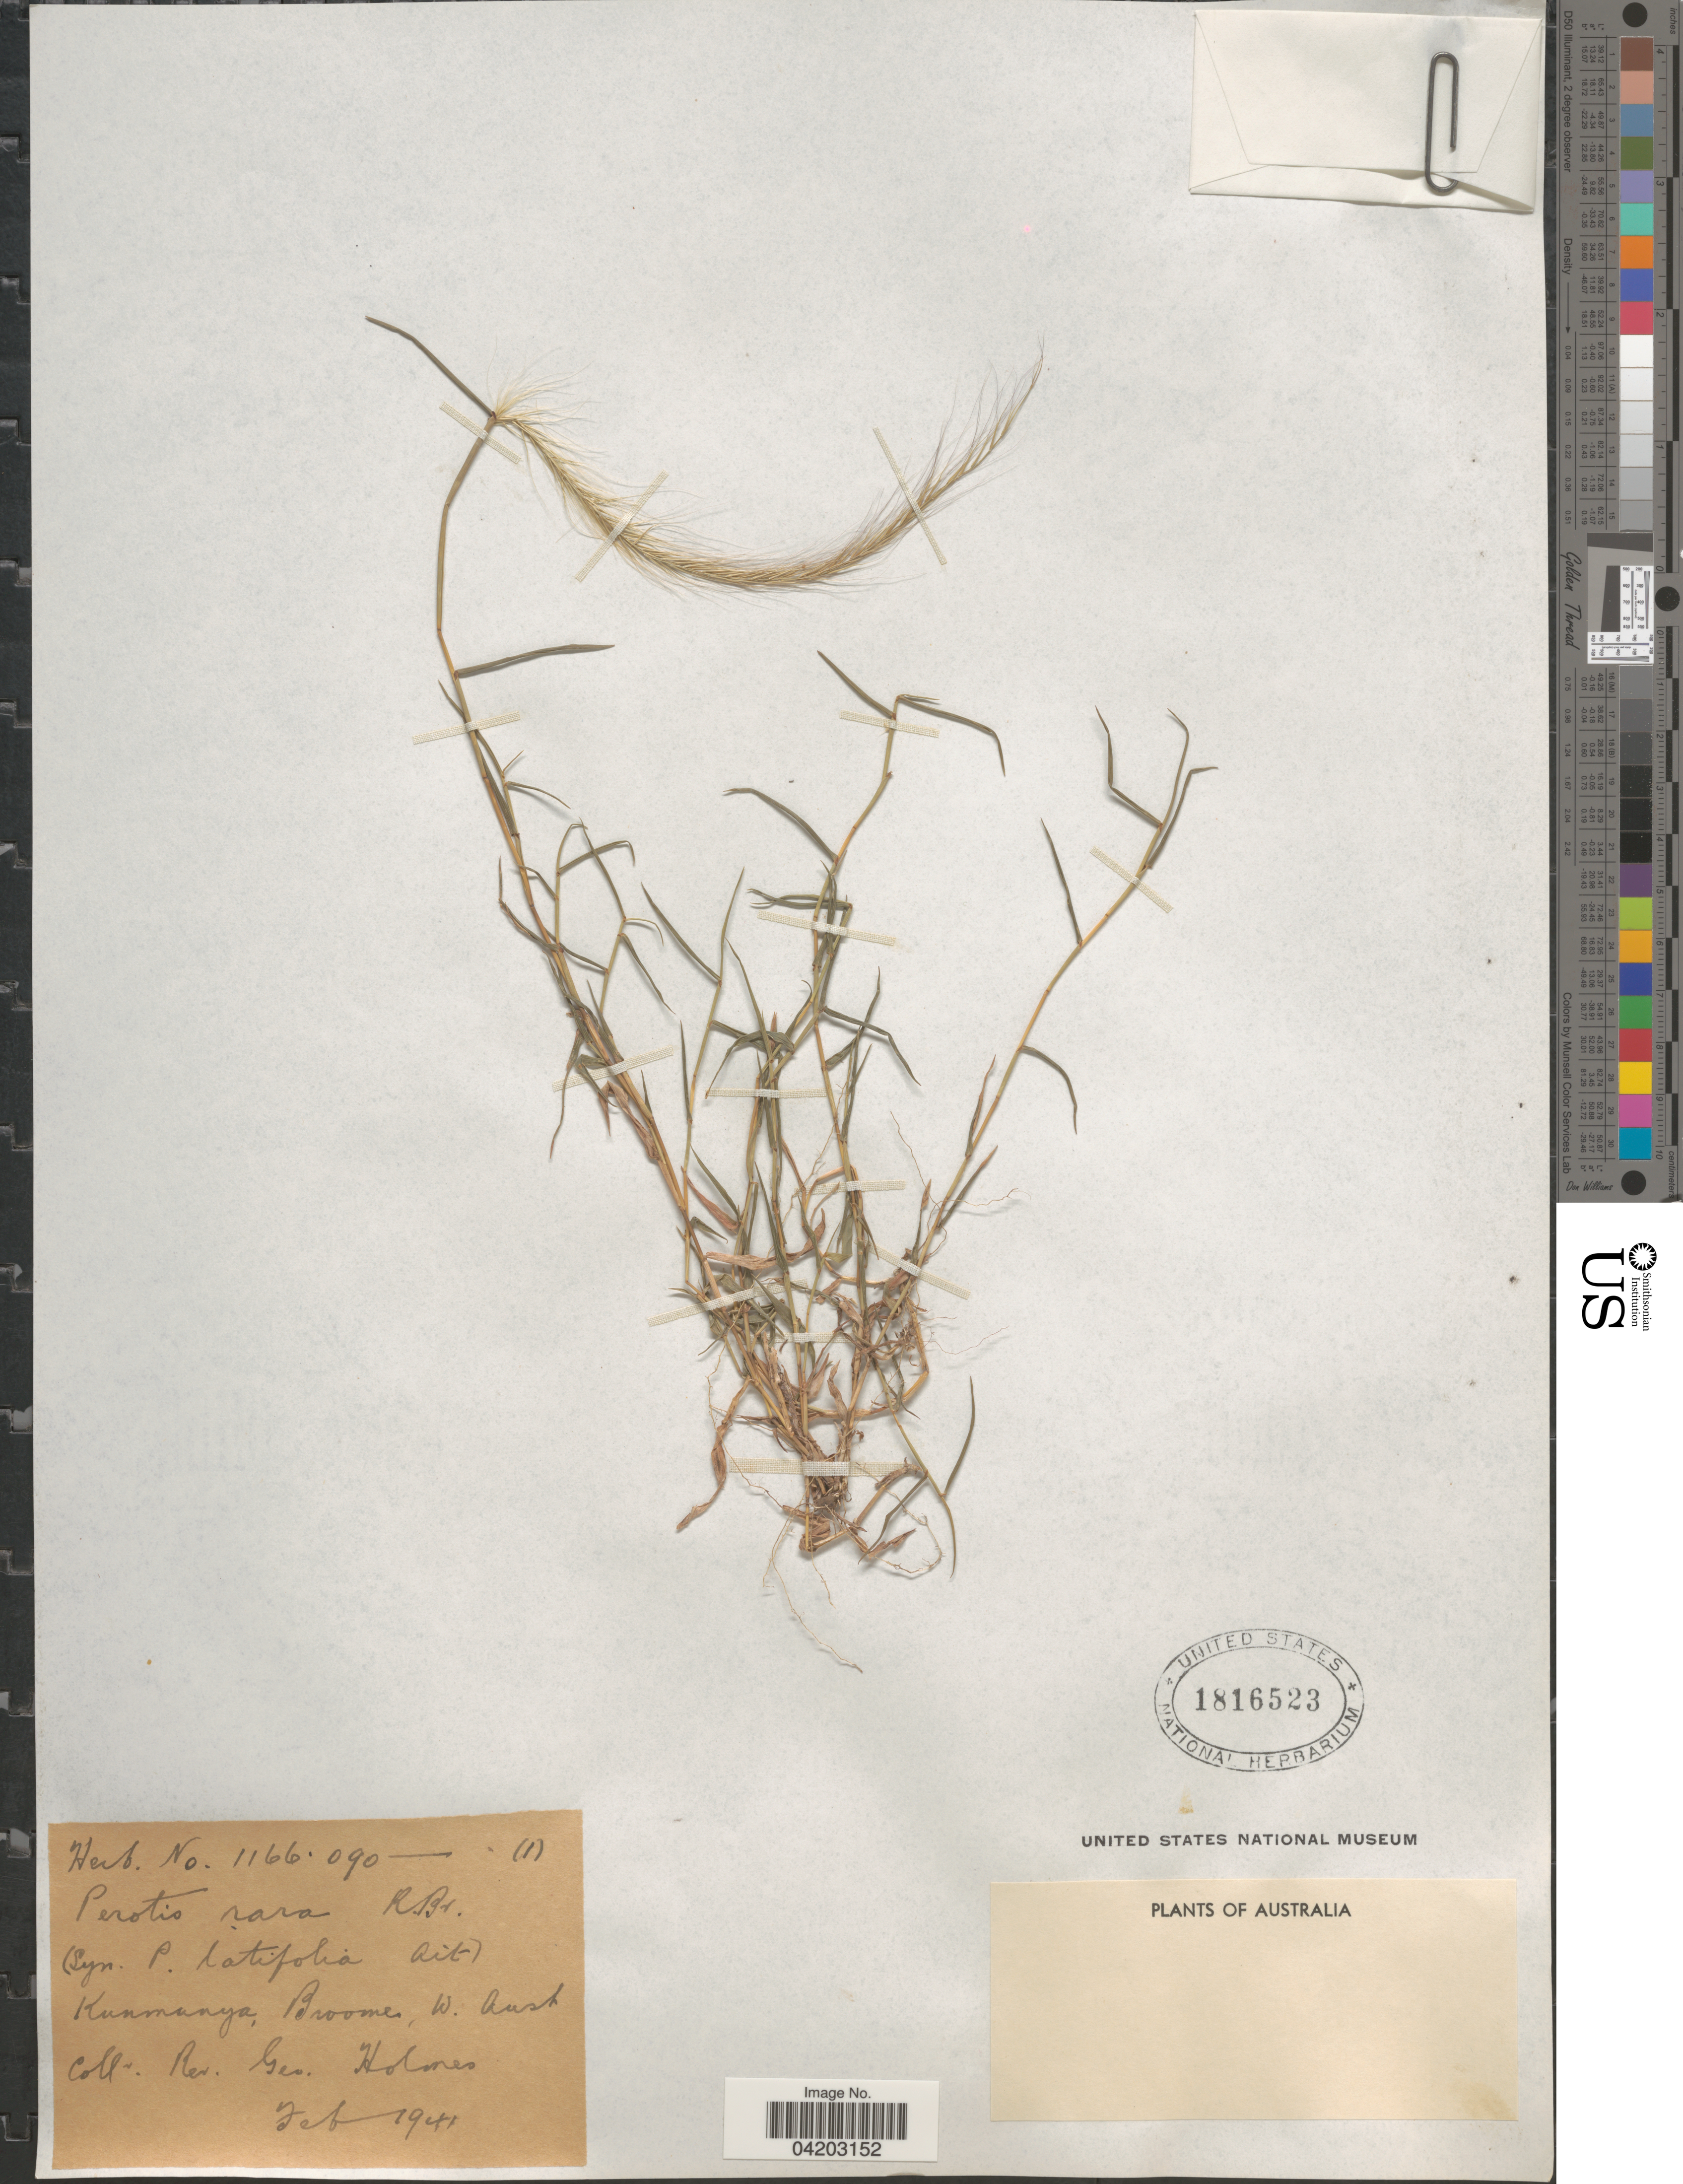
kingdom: Plantae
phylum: Tracheophyta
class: Liliopsida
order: Poales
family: Poaceae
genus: Perotis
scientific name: Perotis rara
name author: R. Br.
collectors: G. Holmes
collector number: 1166.090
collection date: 1941-02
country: Australia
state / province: Western Australia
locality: Kunmanya, Broome.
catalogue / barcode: US 1816523